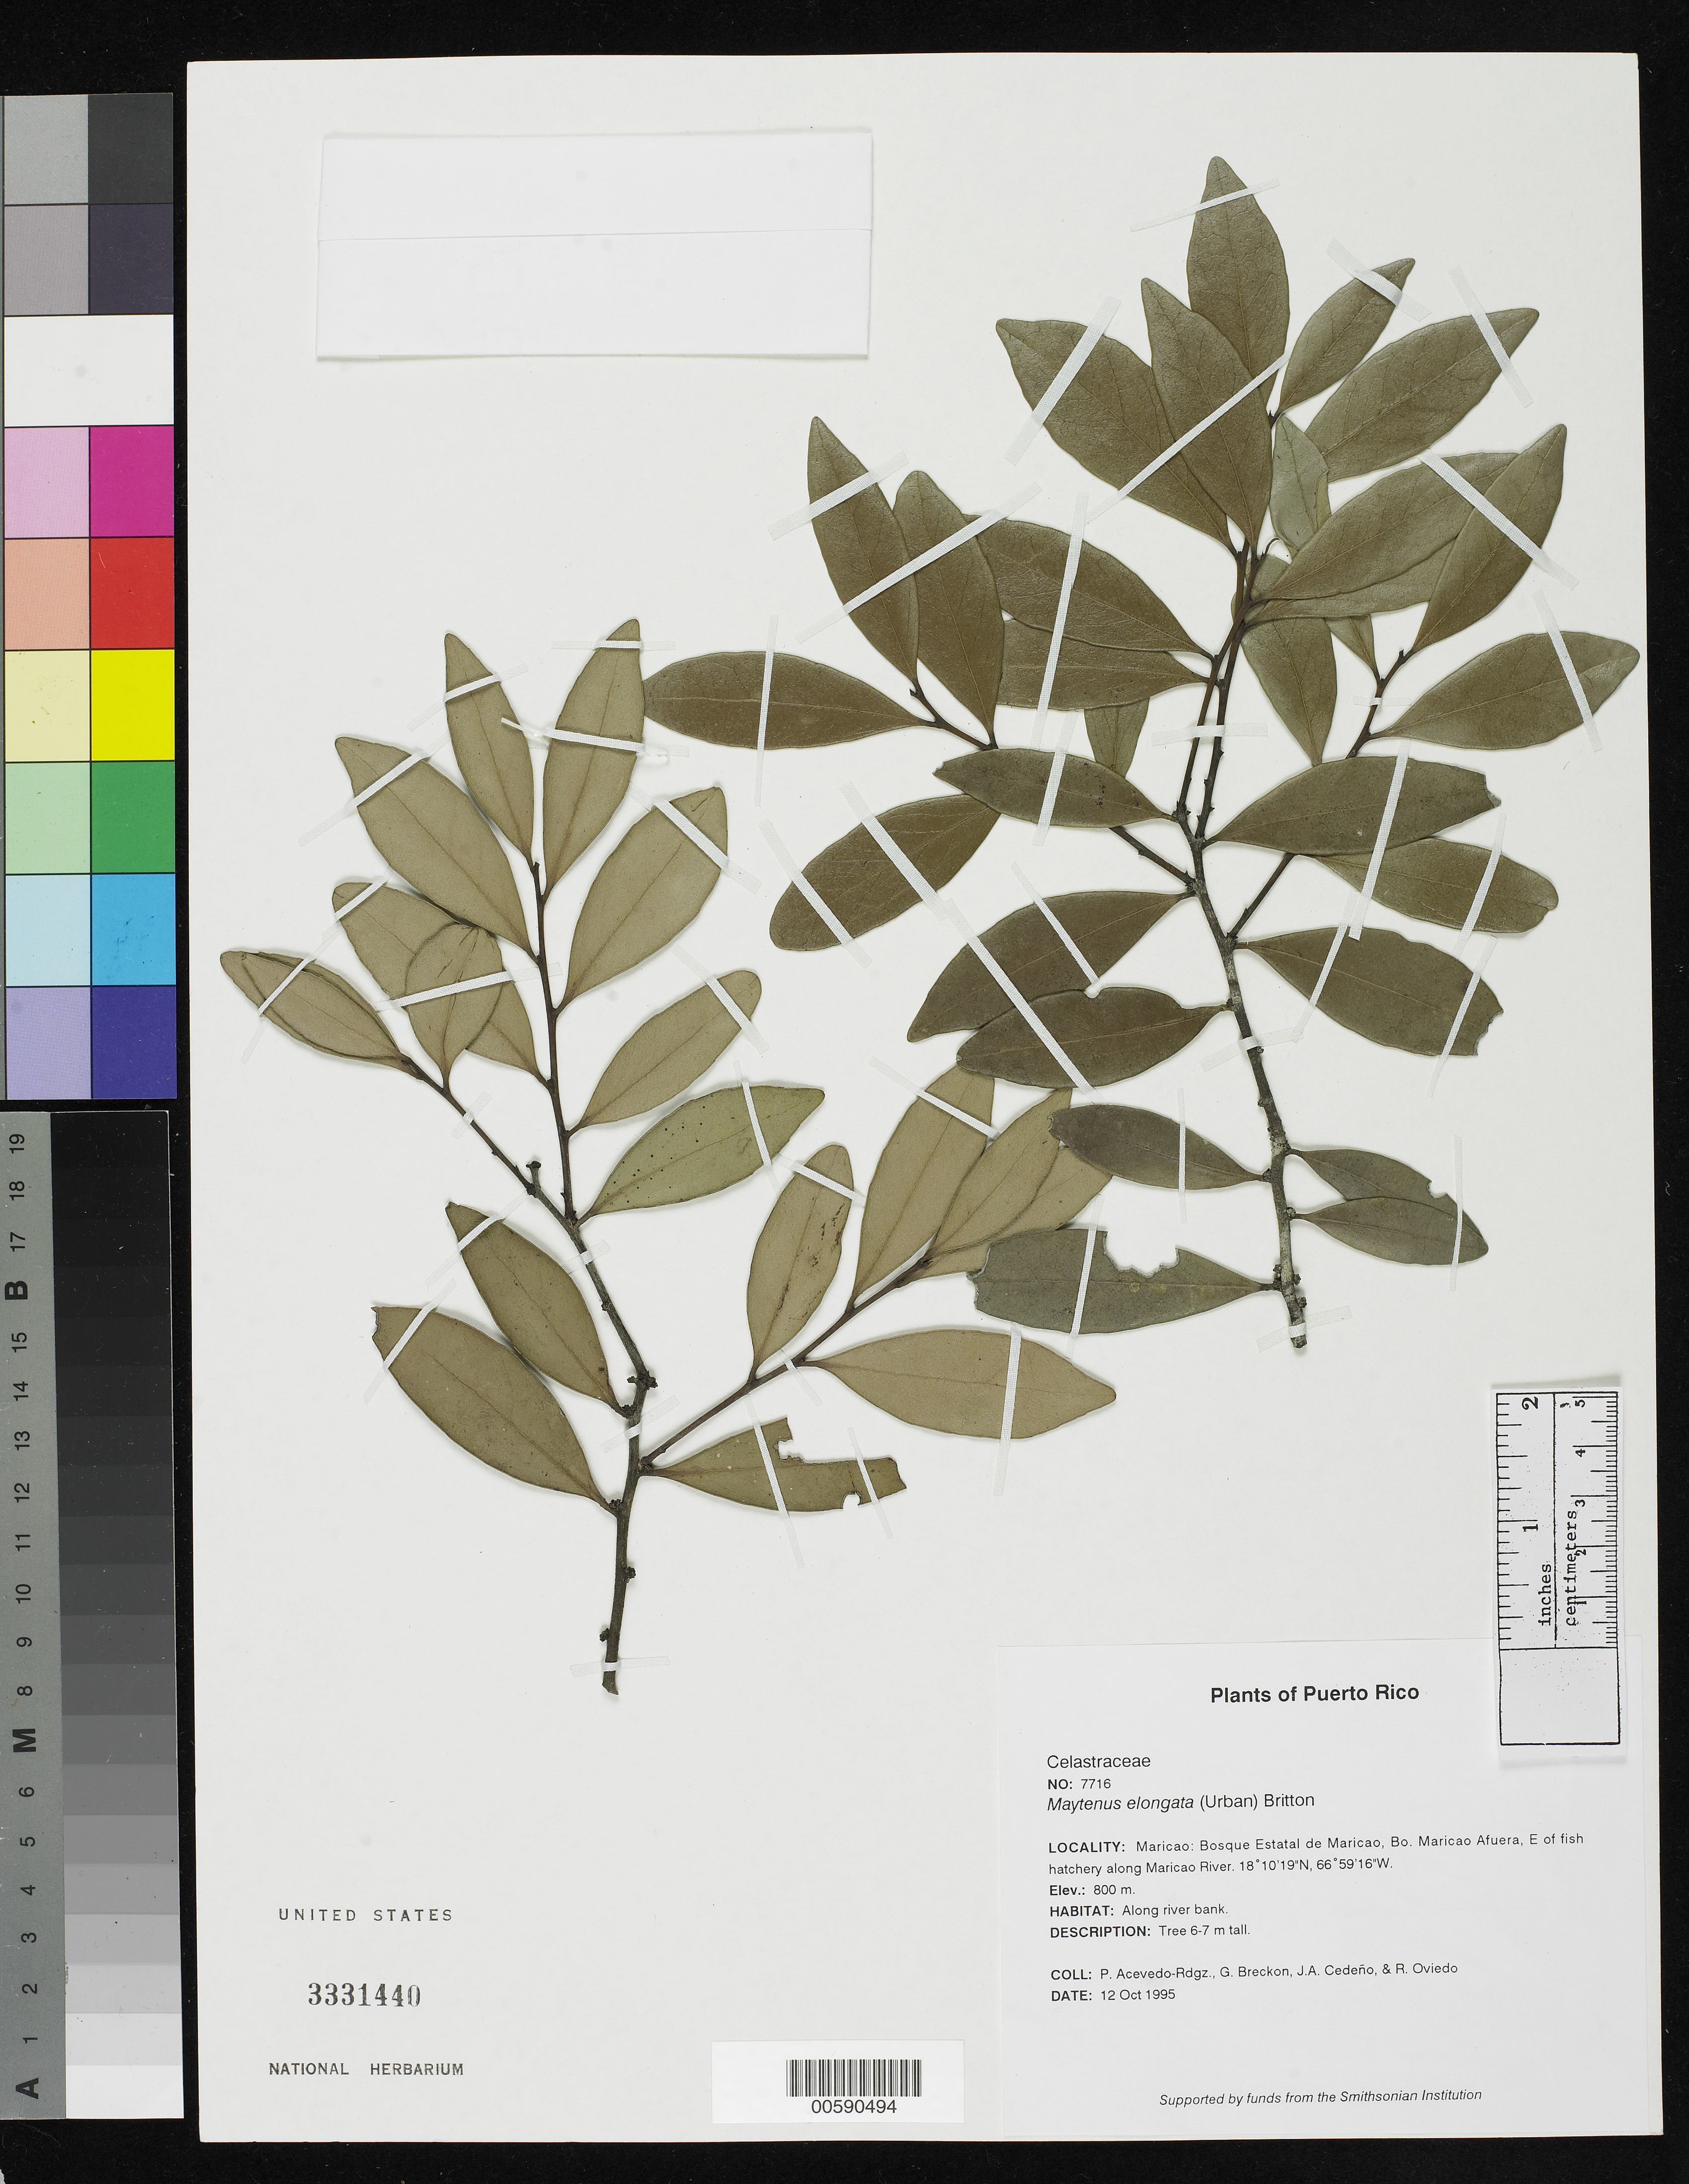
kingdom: Plantae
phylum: Tracheophyta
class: Magnoliopsida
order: Celastrales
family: Celastraceae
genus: Maytenus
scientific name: Maytenus elongata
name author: (Urb.) Britton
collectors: P. Acevedo-Rodr., G. J. Breckon, J. A. Cedeño M. & R. Oviedo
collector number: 7716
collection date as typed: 13 Oct 1995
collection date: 1995-10-13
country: Puerto Rico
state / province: Maricao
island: Puerto Rico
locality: Maricao: Bosque Estatal de Maricao, Bo. Maricao Afuera, E of fish hatchery along Maricao River.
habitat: Along river bank.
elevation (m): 800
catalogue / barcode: US 3331440